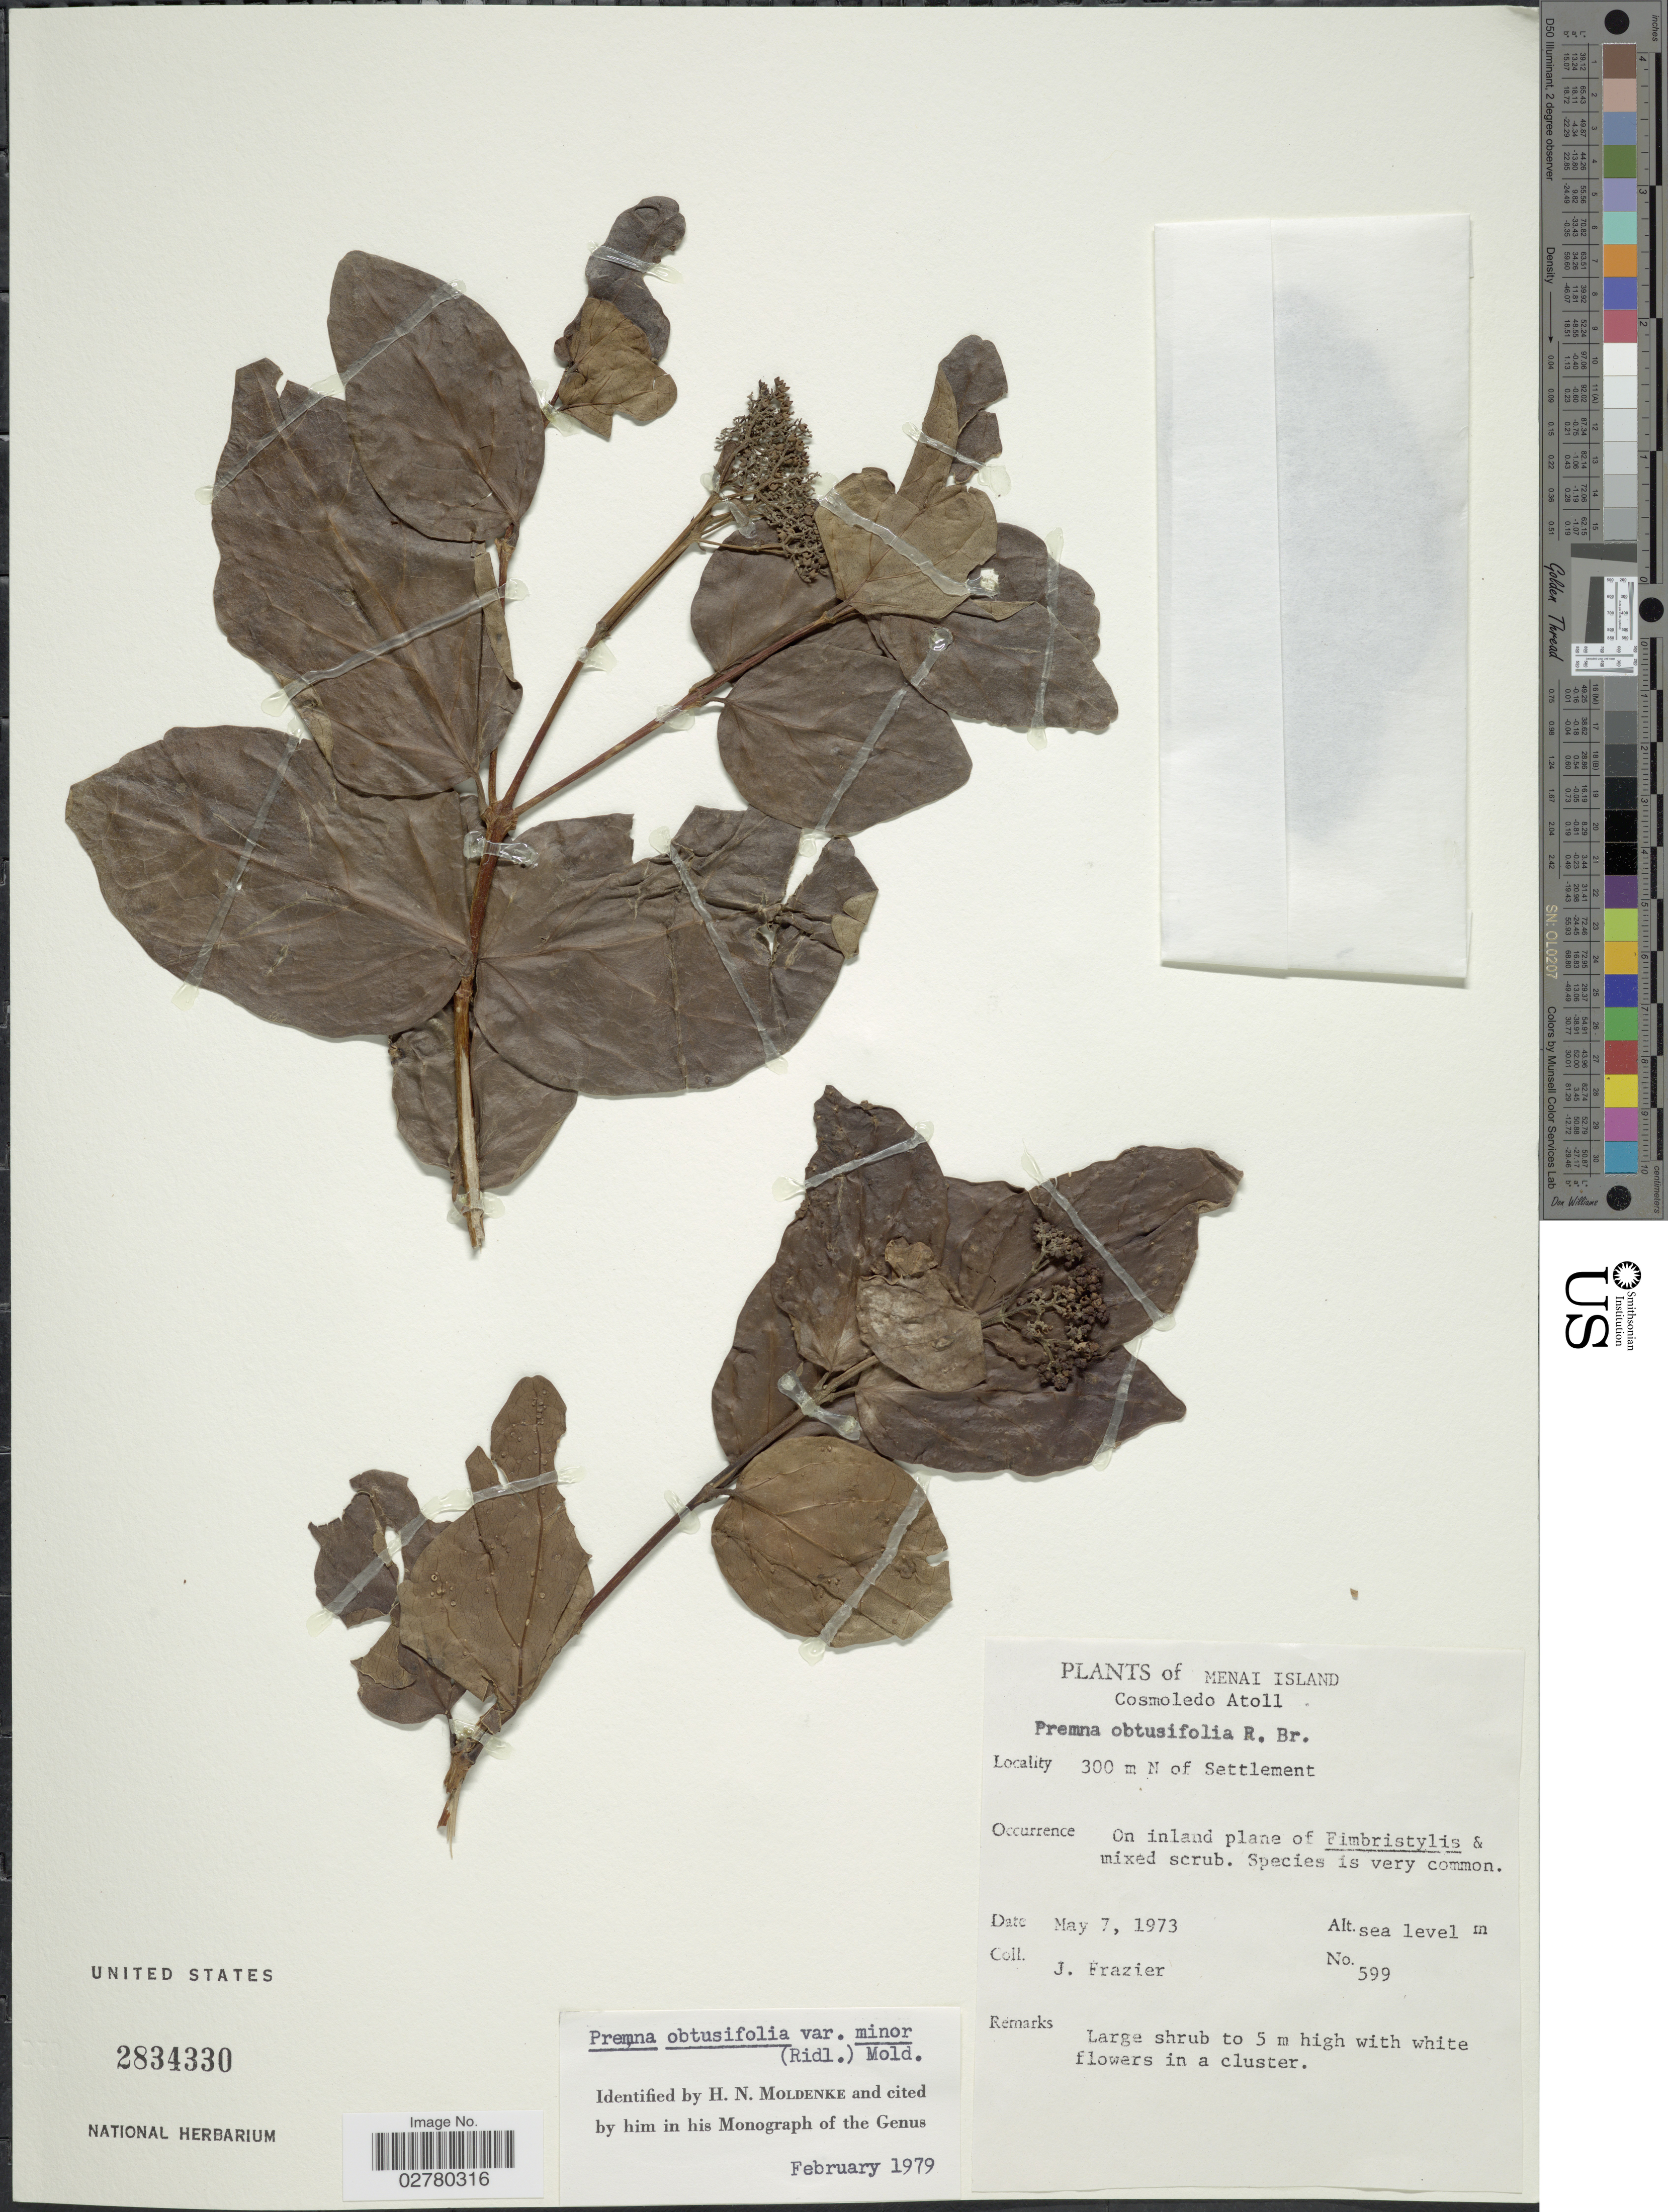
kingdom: Plantae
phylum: Tracheophyta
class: Magnoliopsida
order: Lamiales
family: Lamiaceae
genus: Premna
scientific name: Premna obtusifolia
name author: R. Br.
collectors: J. Frazier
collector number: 599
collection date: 1973-05-07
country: Seychelles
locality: Menai Island, Cosmoledo Atoll, 300 m N of Settlement.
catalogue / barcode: US 2834330